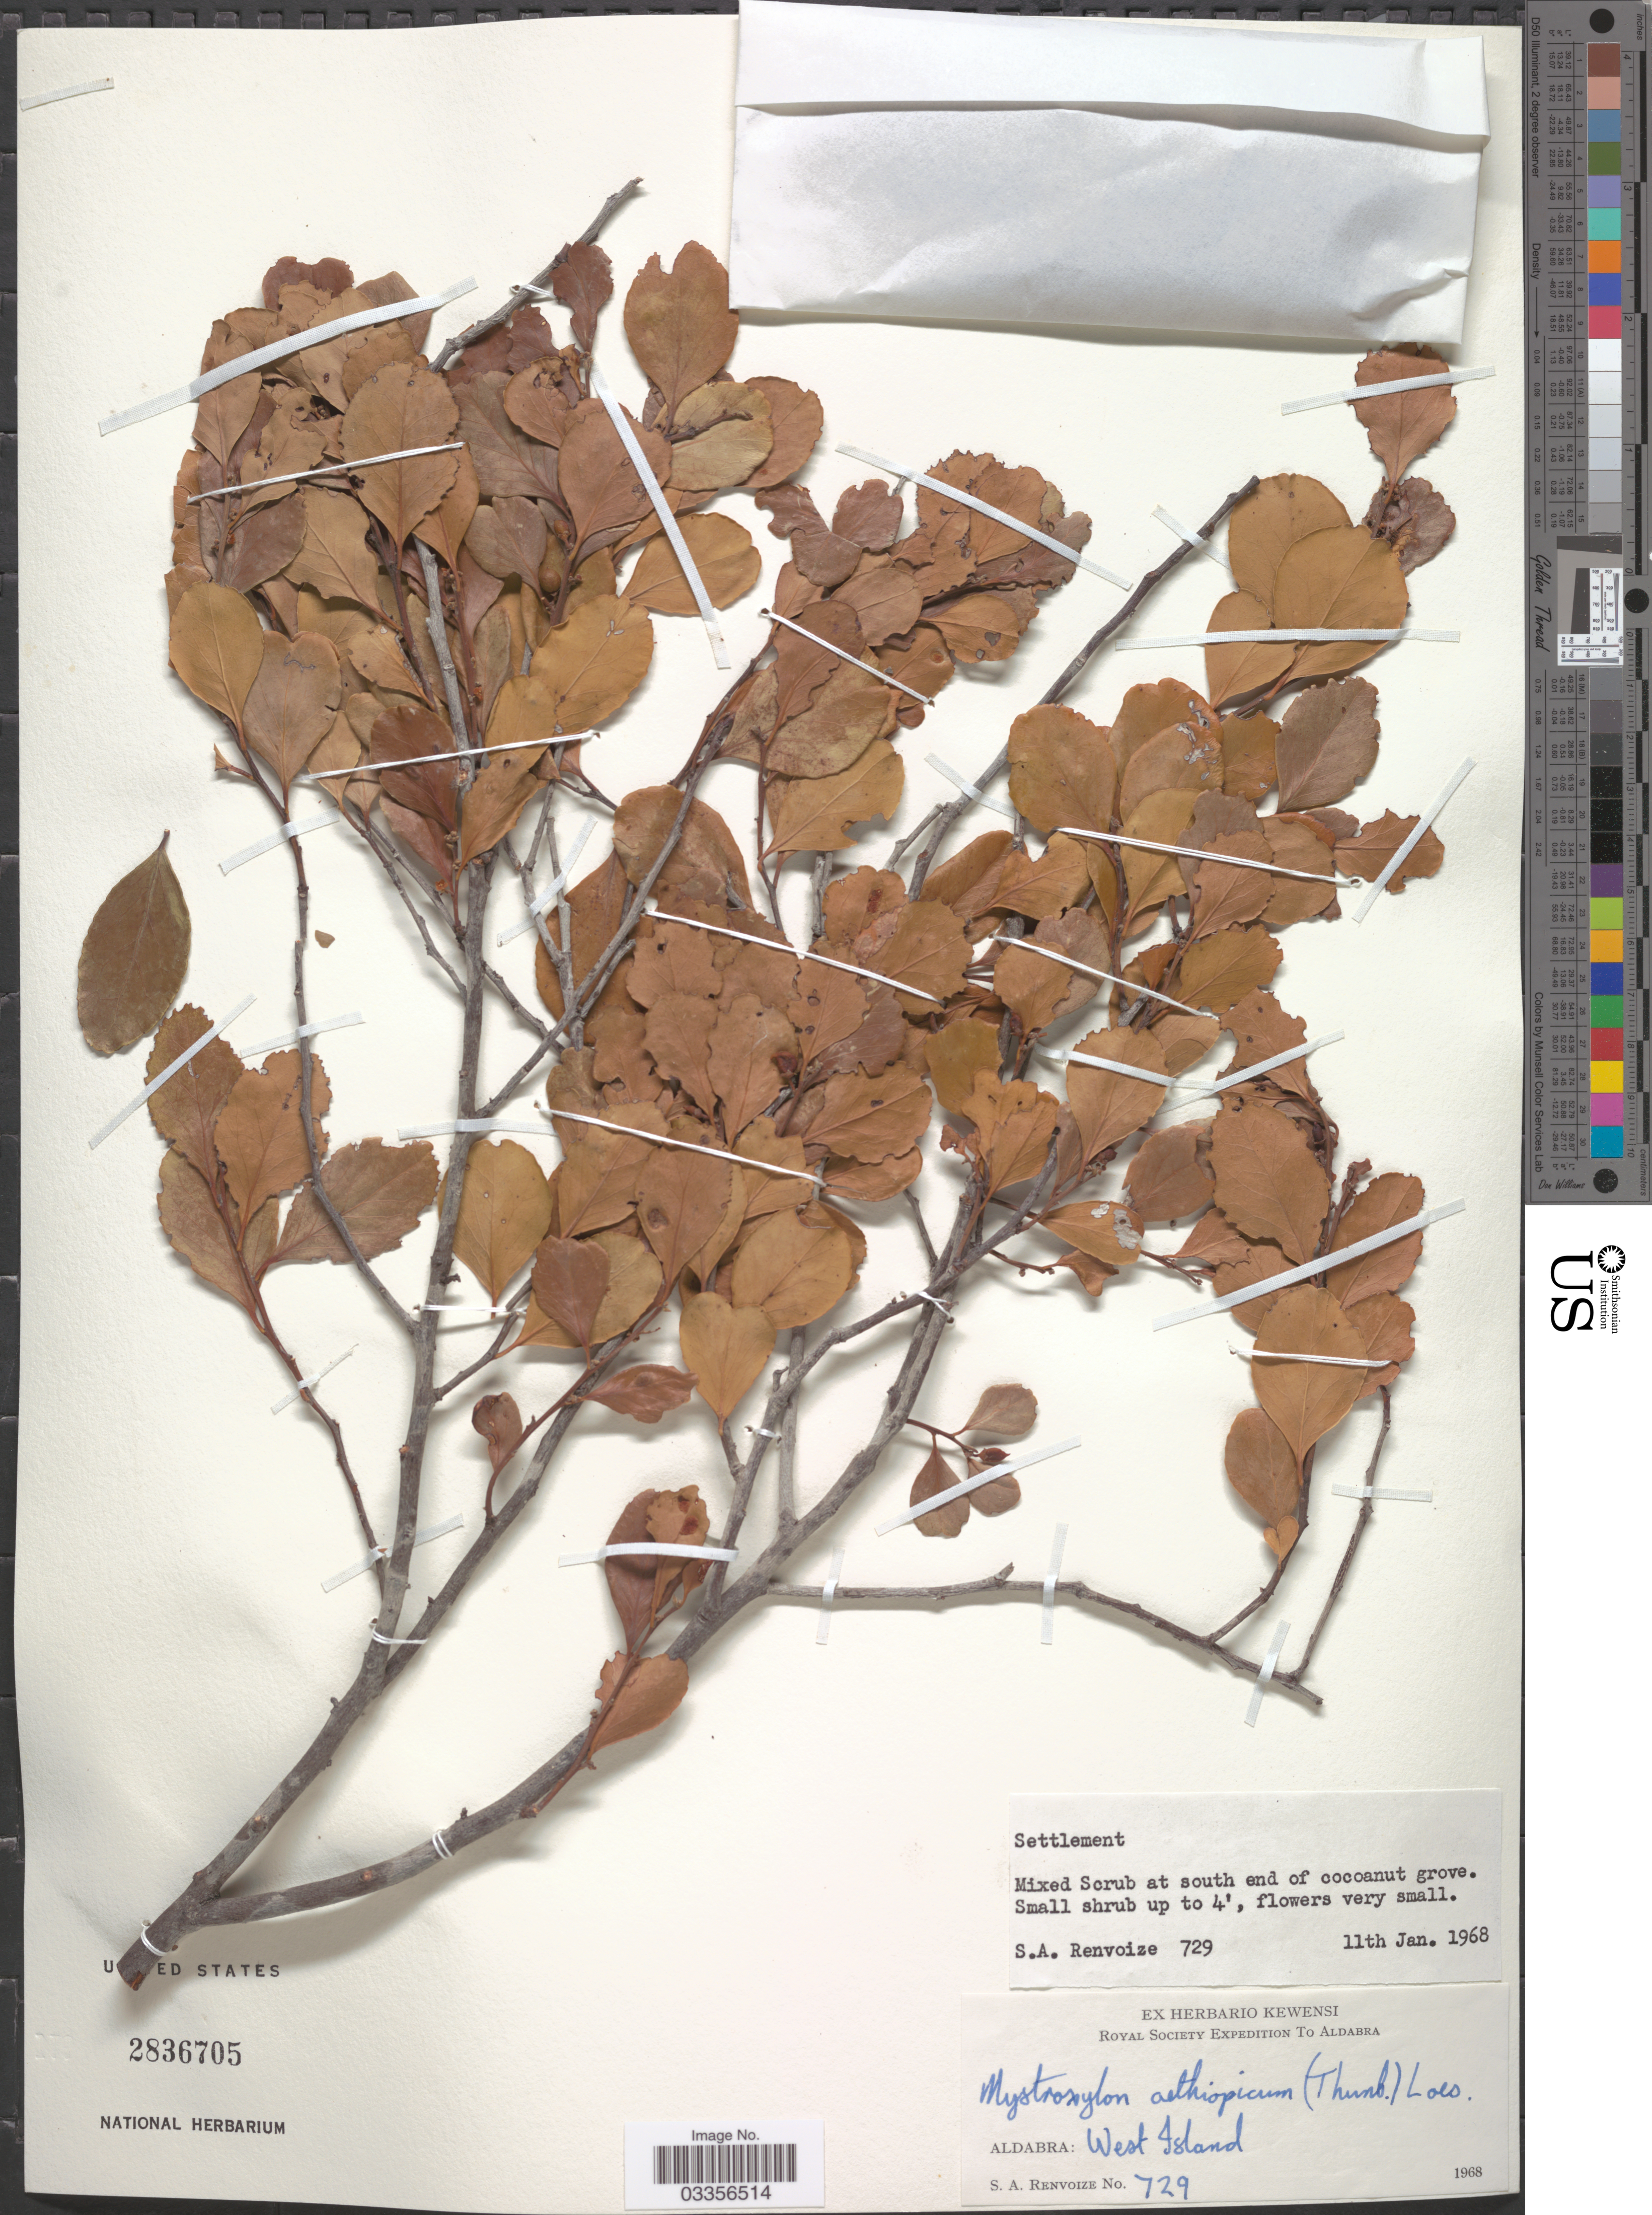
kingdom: Plantae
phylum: Tracheophyta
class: Magnoliopsida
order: Celastrales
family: Celastraceae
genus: Mystroxylon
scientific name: Mystroxylon aethiopicum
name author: (Thunb.) Loes.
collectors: S. A. Renvoize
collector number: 729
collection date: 1968-01-11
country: Seychelles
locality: Settlement, Aldabra: West Island.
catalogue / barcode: US 2836705